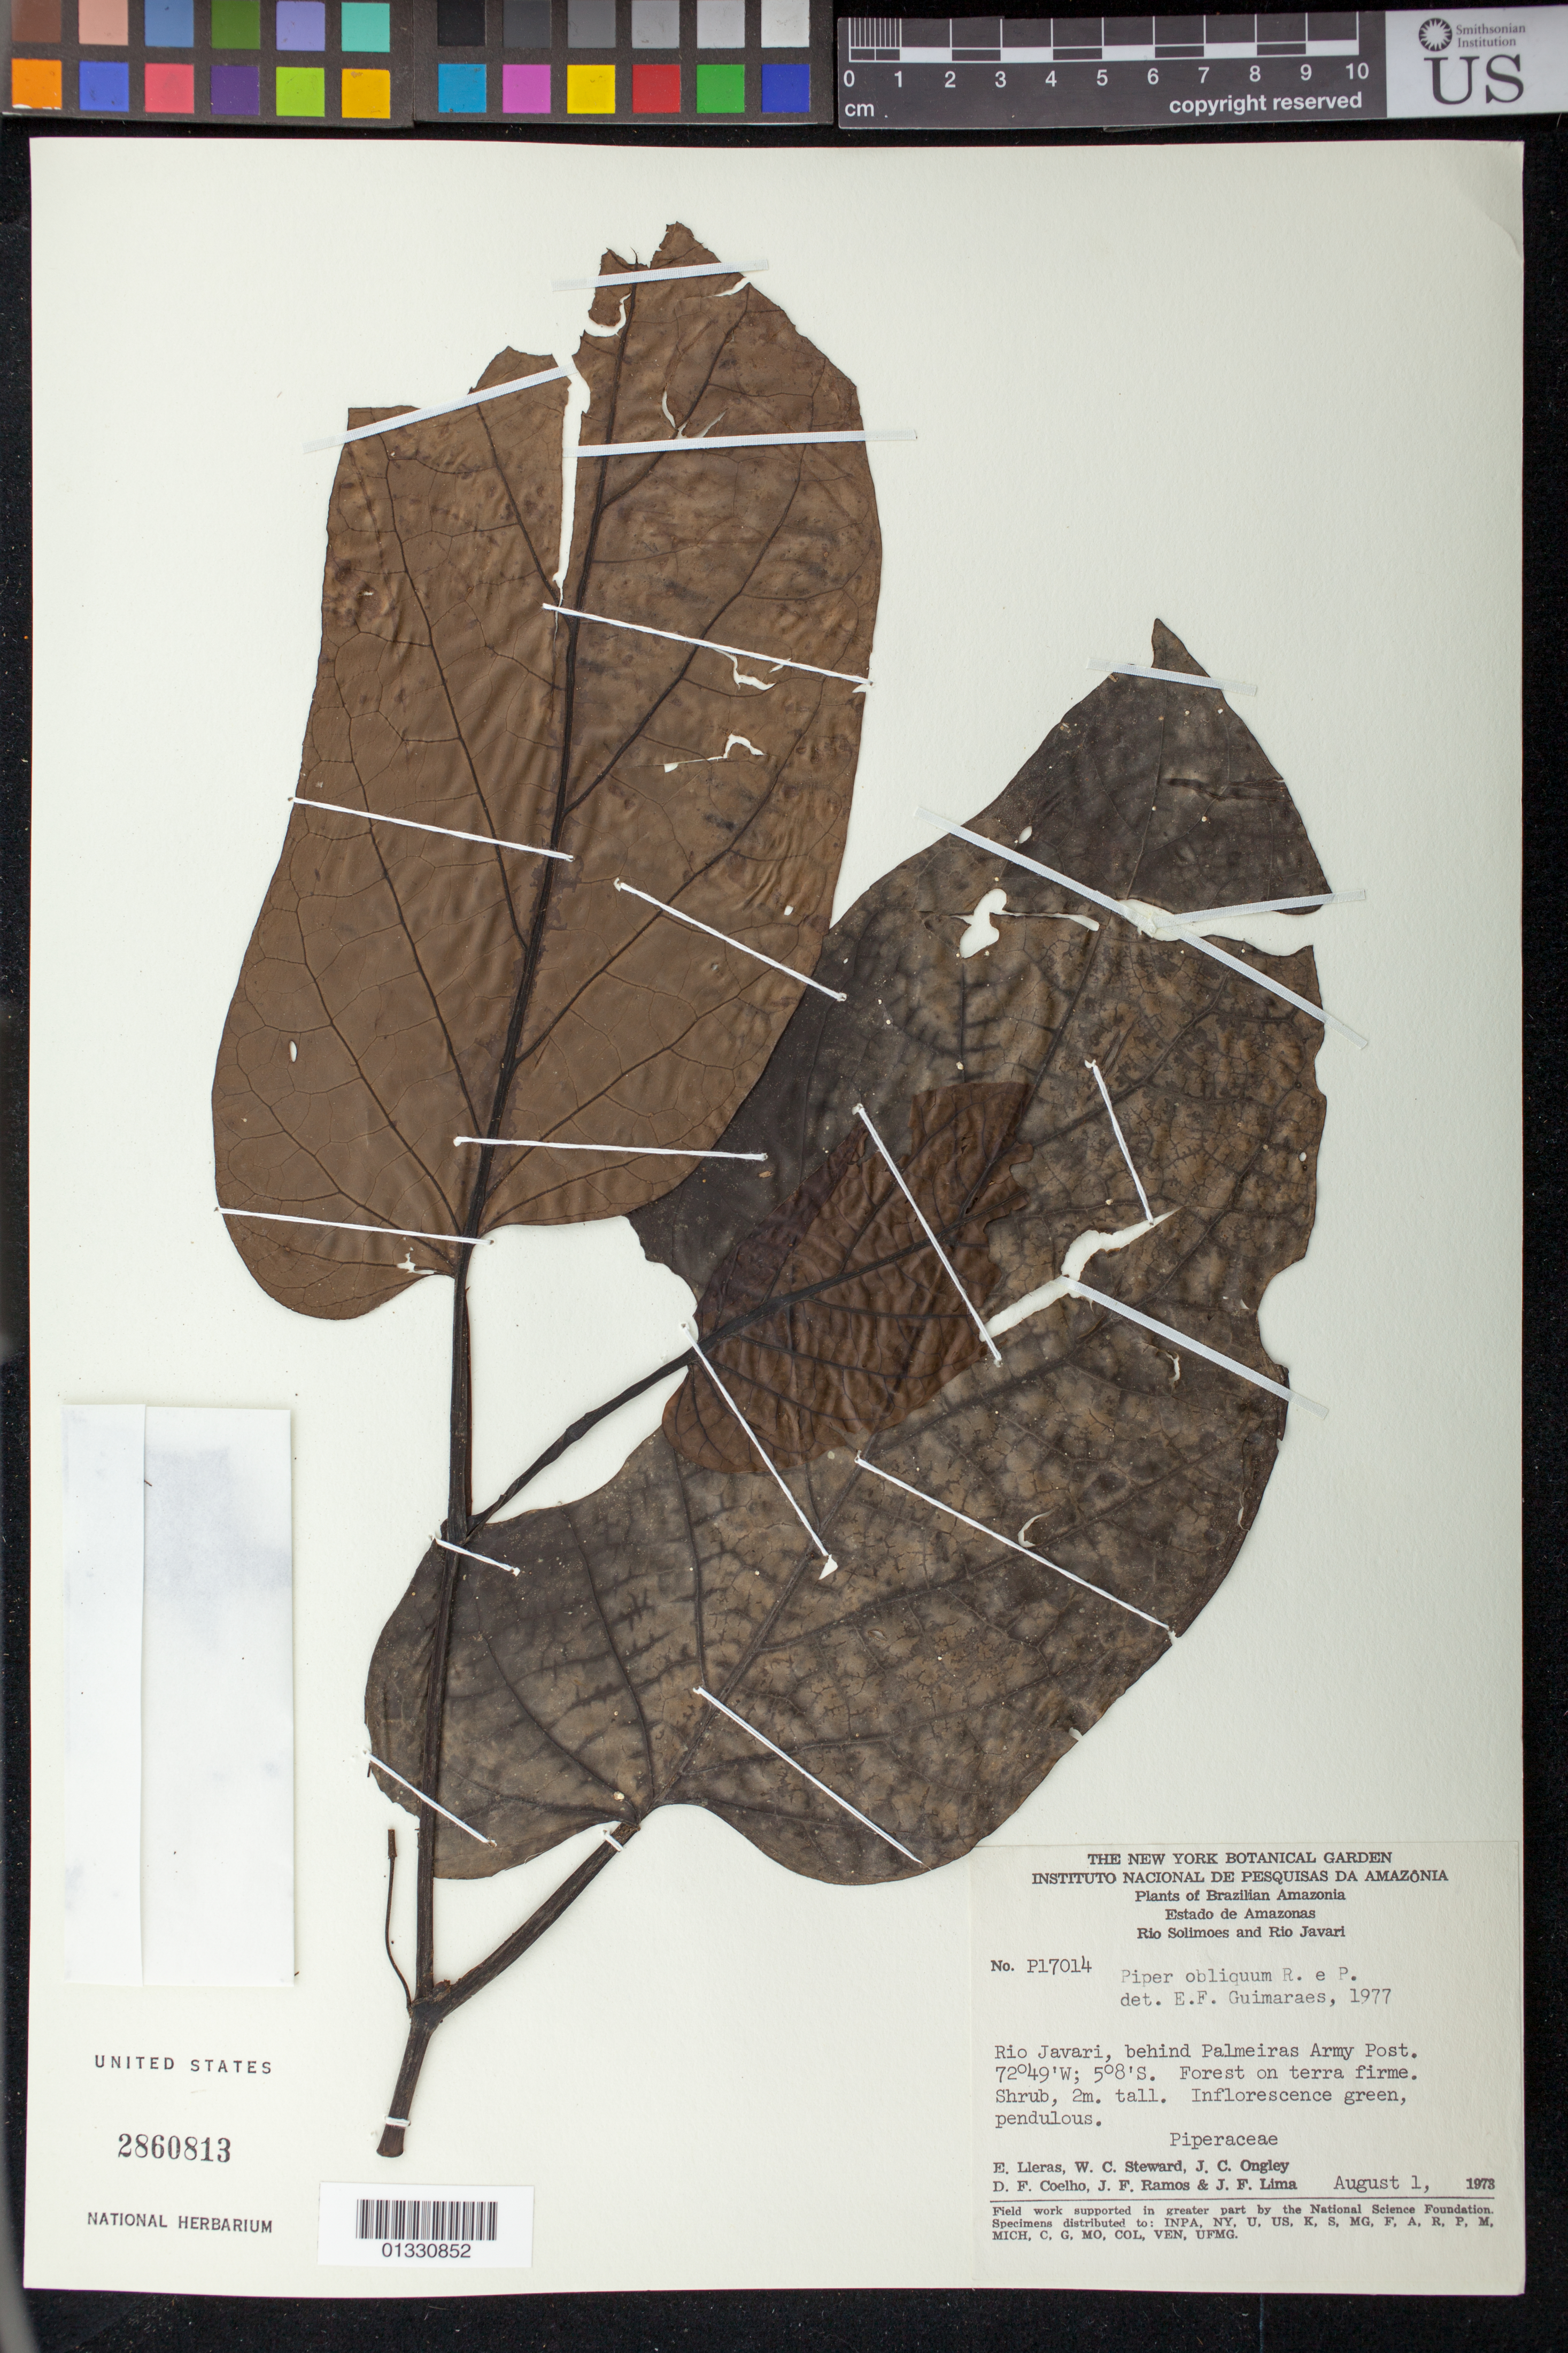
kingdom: Plantae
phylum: Tracheophyta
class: Magnoliopsida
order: Piperales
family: Piperaceae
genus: Piper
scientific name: Piper obliquum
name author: Ruiz & Pav.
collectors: E. Lleras, W. C. Steward, J. C. Ongley, D. F. Coêlho, J. F. Ramos & J. F. Lima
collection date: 1973-08-01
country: Brazil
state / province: Amazonas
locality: Rio Javari, behind Palmeiras Army Port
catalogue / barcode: US 2860813